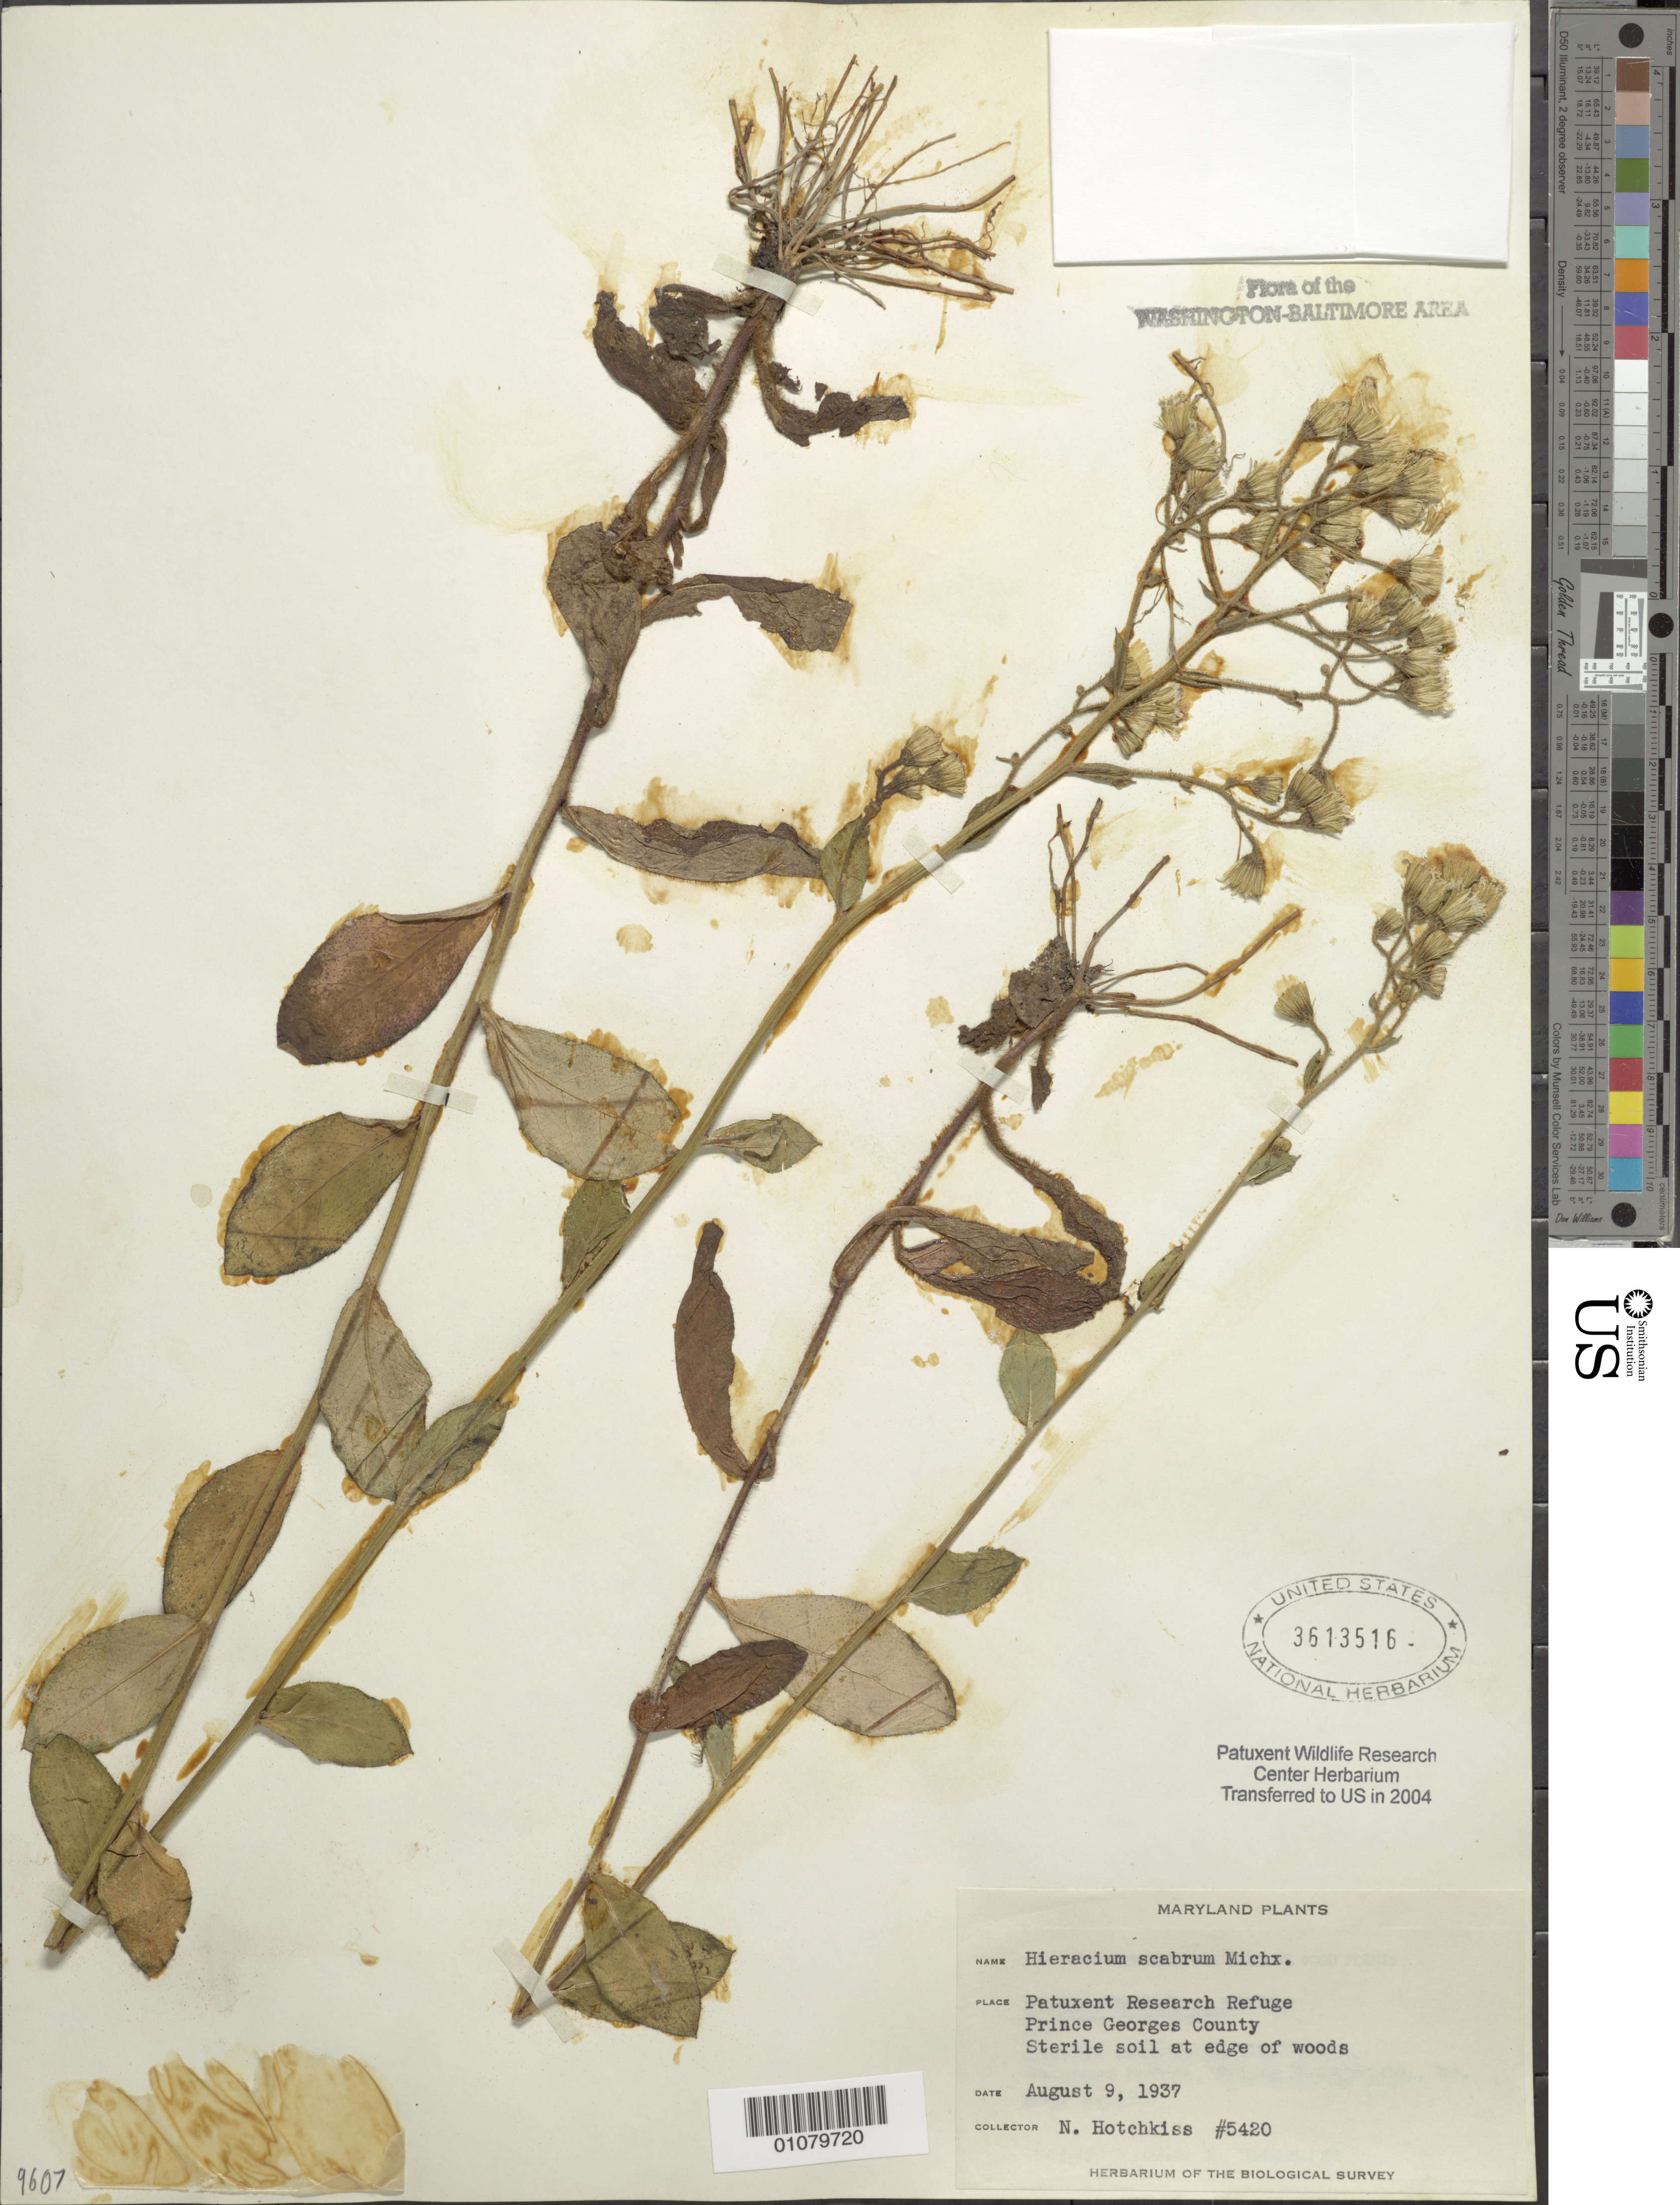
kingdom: Plantae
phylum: Tracheophyta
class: Magnoliopsida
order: Asterales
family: Asteraceae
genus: Pilosella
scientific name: Pilosella verruculata subsp. verruculata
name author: (Link) Soják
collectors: N. Hotchkiss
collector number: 5420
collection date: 1937-08-09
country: United States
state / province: Maryland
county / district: Prince George's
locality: Patuxent Wildlife Refuge.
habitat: Sterile soil at edge of woods.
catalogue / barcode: US 3613516